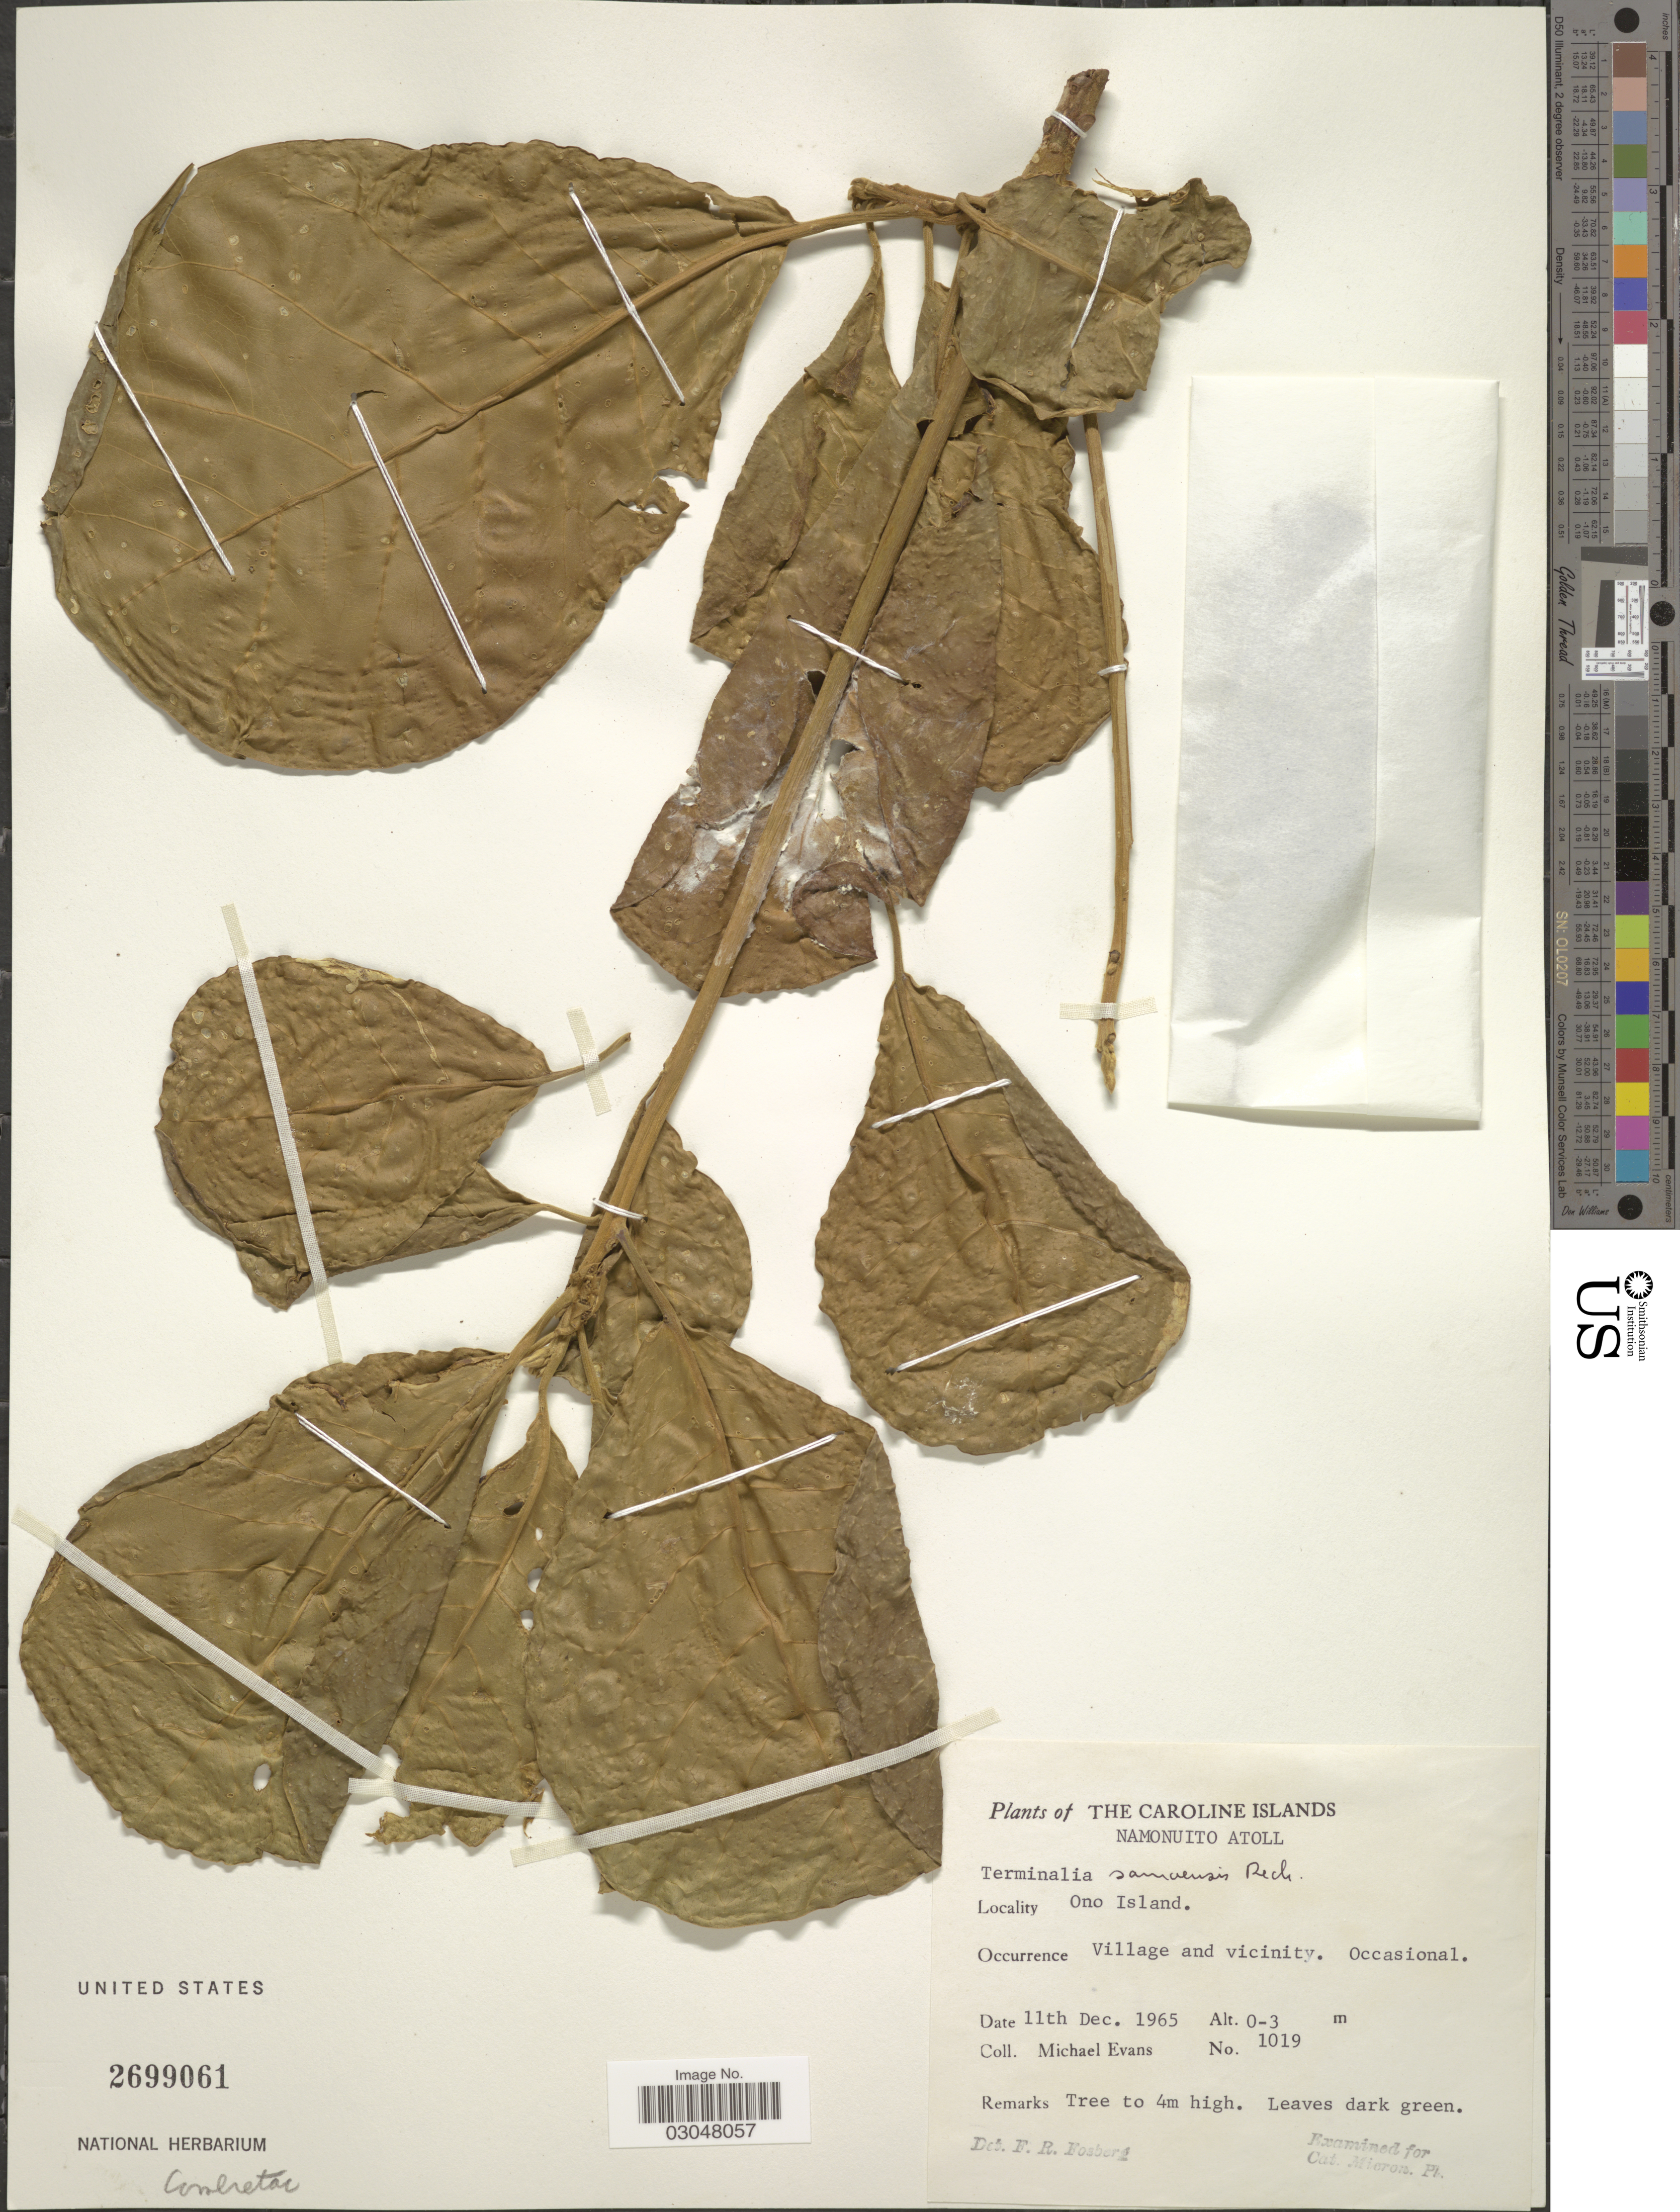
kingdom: Plantae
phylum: Tracheophyta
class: Magnoliopsida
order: Myrtales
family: Combretaceae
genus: Terminalia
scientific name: Terminalia samoensis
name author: Rech.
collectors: M. Evans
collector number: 1019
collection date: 1965-12-11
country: Micronesia, Federated States of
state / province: Truk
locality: The Caroline Islands. Namonuito Atoll. Ono Island. Village and vicinity.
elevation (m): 0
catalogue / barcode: US 2699061